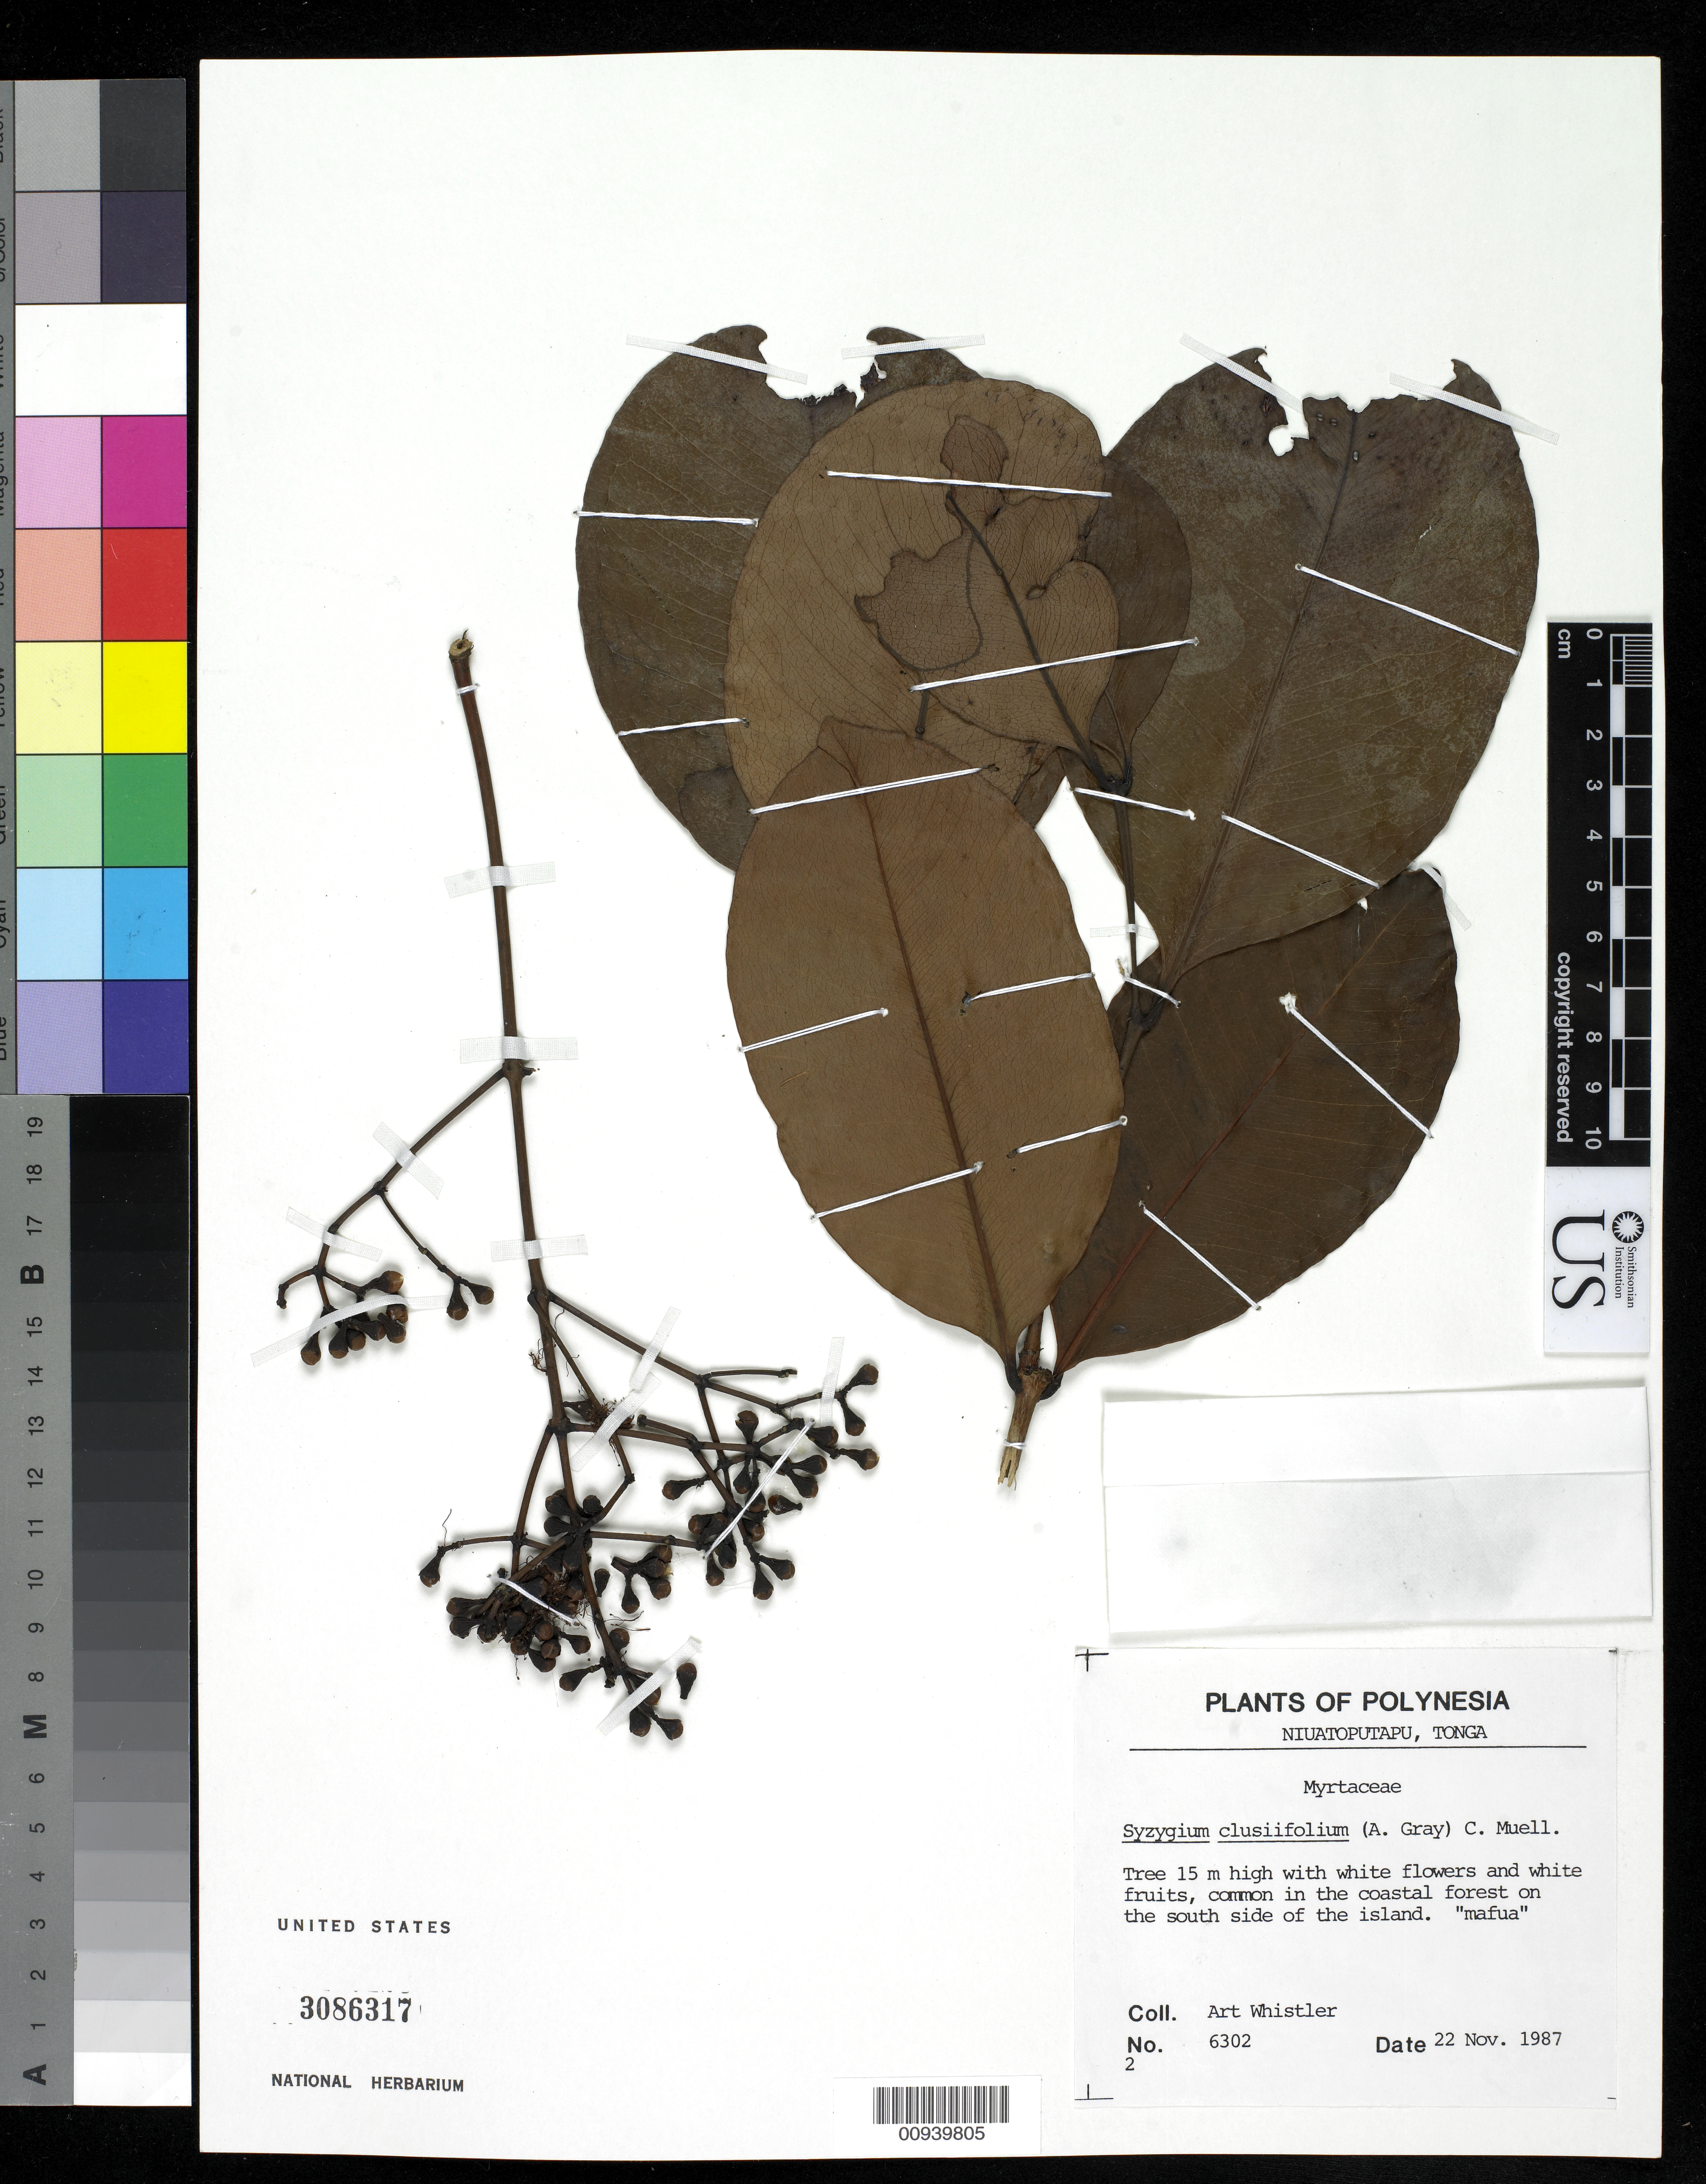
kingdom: Plantae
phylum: Tracheophyta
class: Magnoliopsida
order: Myrtales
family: Myrtaceae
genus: Syzygium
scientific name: Syzygium clusiifolium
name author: (A. Gray) Müll. Stuttg.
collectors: A. Whistler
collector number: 6302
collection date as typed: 22 Nov 1987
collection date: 1987-11-22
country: Tonga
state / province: Tonga Outliers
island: Niuatoputapu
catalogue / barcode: US 3086317